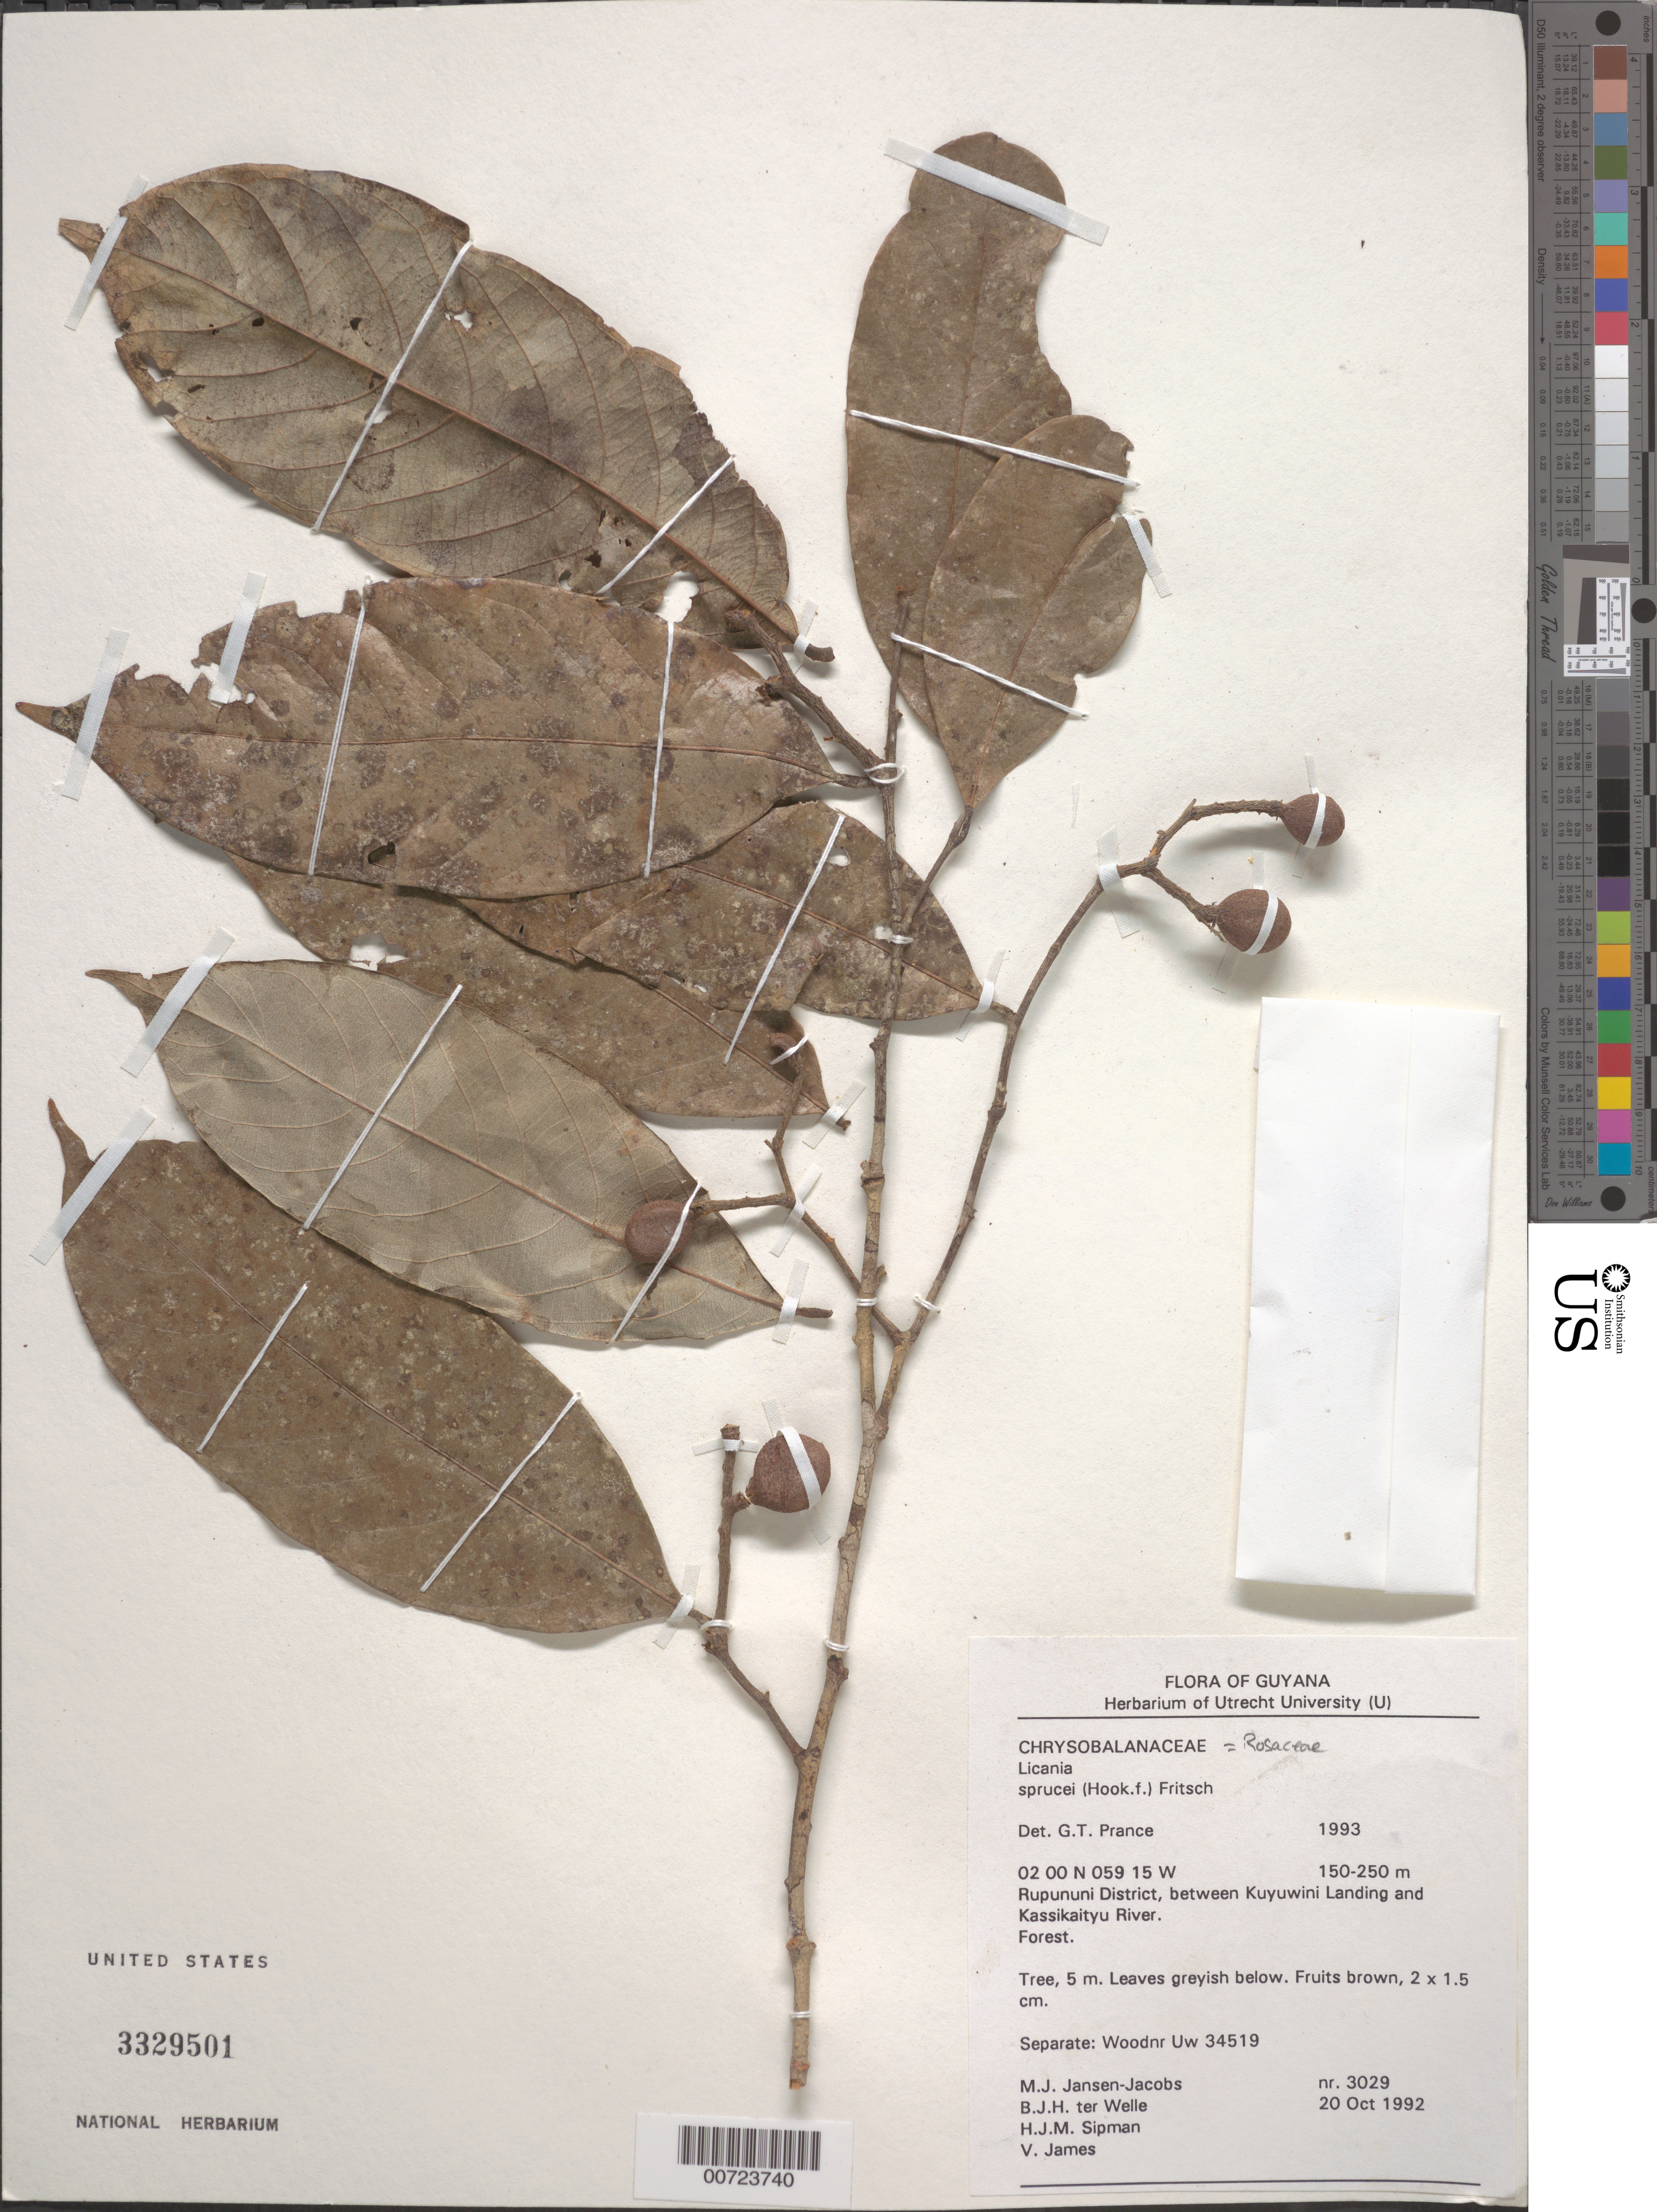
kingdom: Plantae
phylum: Tracheophyta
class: Magnoliopsida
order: Malpighiales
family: Chrysobalanaceae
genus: Leptobalanus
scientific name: Leptobalanus sprucei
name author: (Hook. f.) Sothers & Prance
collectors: M. J. Jansen-Jacobs, B. Welle, H. J. M. Sipman & V. James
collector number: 3029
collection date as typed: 20-Oct-92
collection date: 1992-10-20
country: Guyana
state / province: U. Takutu-U. Essequibo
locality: Rupununi District, between Kuyuwini Landing and Kassikaityu River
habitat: Forest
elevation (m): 150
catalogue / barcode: US 3329501